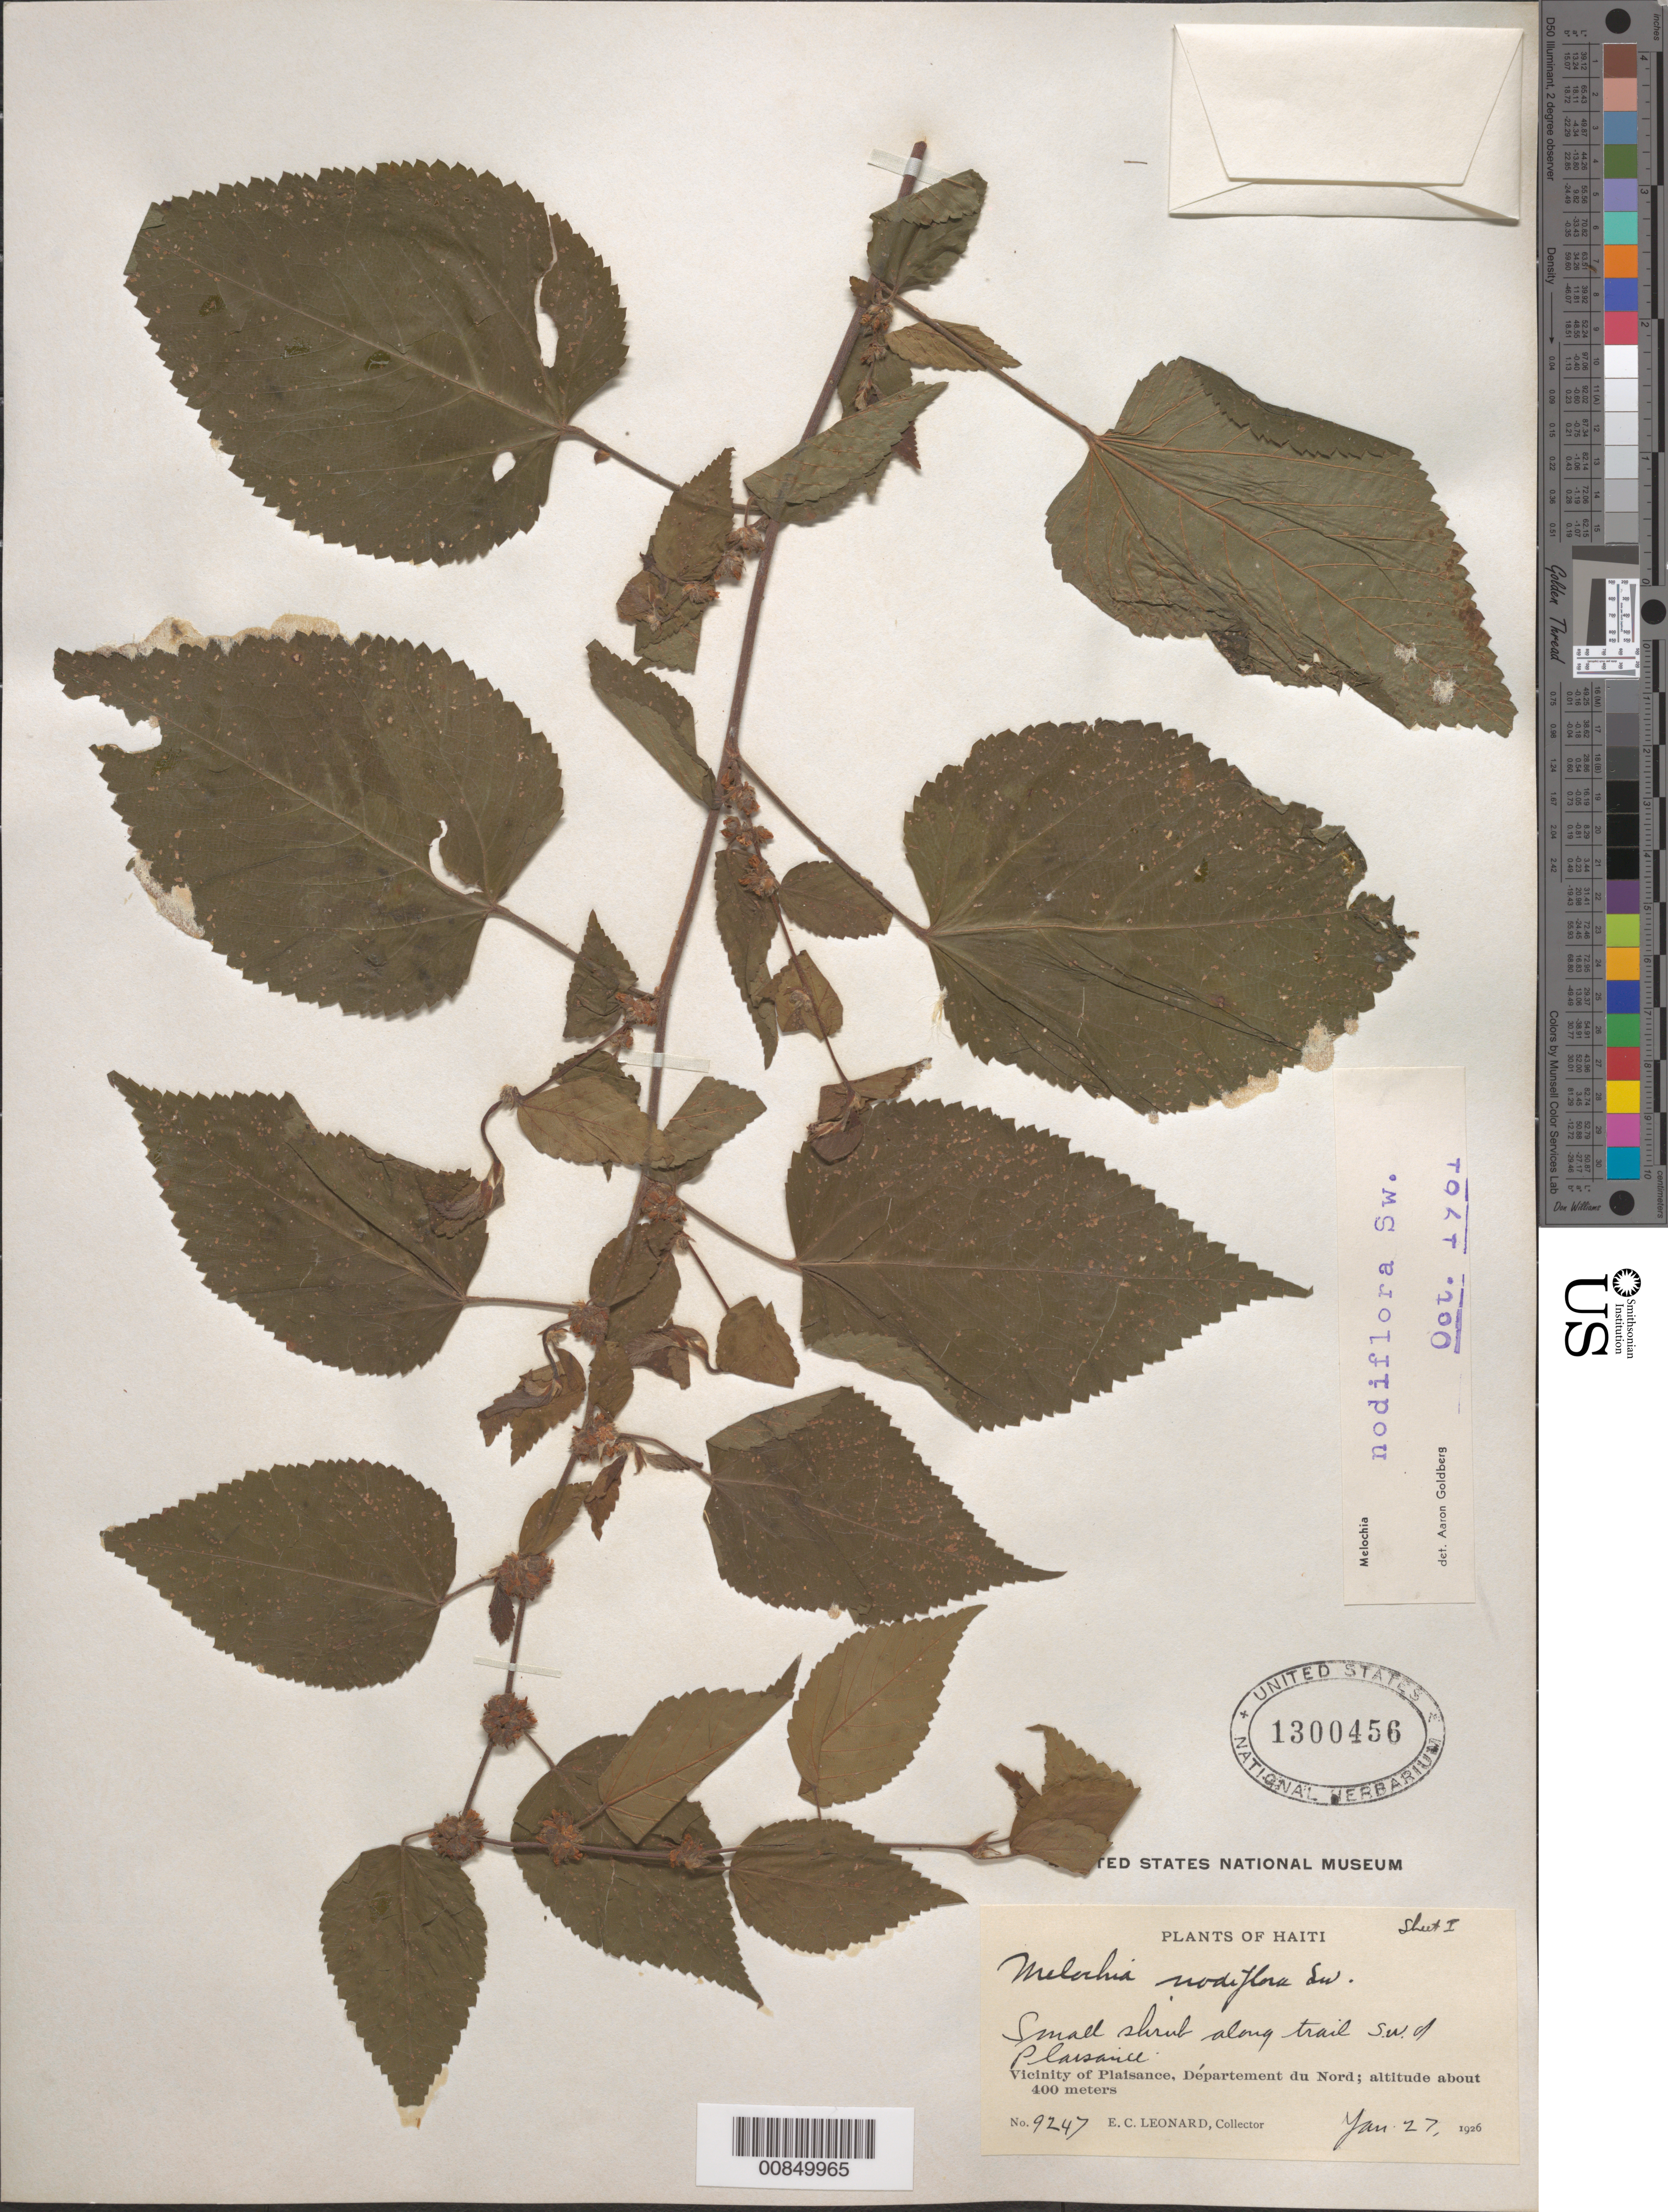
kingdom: Plantae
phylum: Tracheophyta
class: Magnoliopsida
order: Malvales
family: Malvaceae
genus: Melochia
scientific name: Melochia nodiflora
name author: Sw.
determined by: Goldberg, Aaron, (US), NMNH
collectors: E. C. Leonard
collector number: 9247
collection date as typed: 27 Jan 1926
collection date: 1926-01-27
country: Haiti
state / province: Nord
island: Hispaniola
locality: Vicinity of Plaisance, SW of town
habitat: Along trail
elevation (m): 400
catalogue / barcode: US 1300456